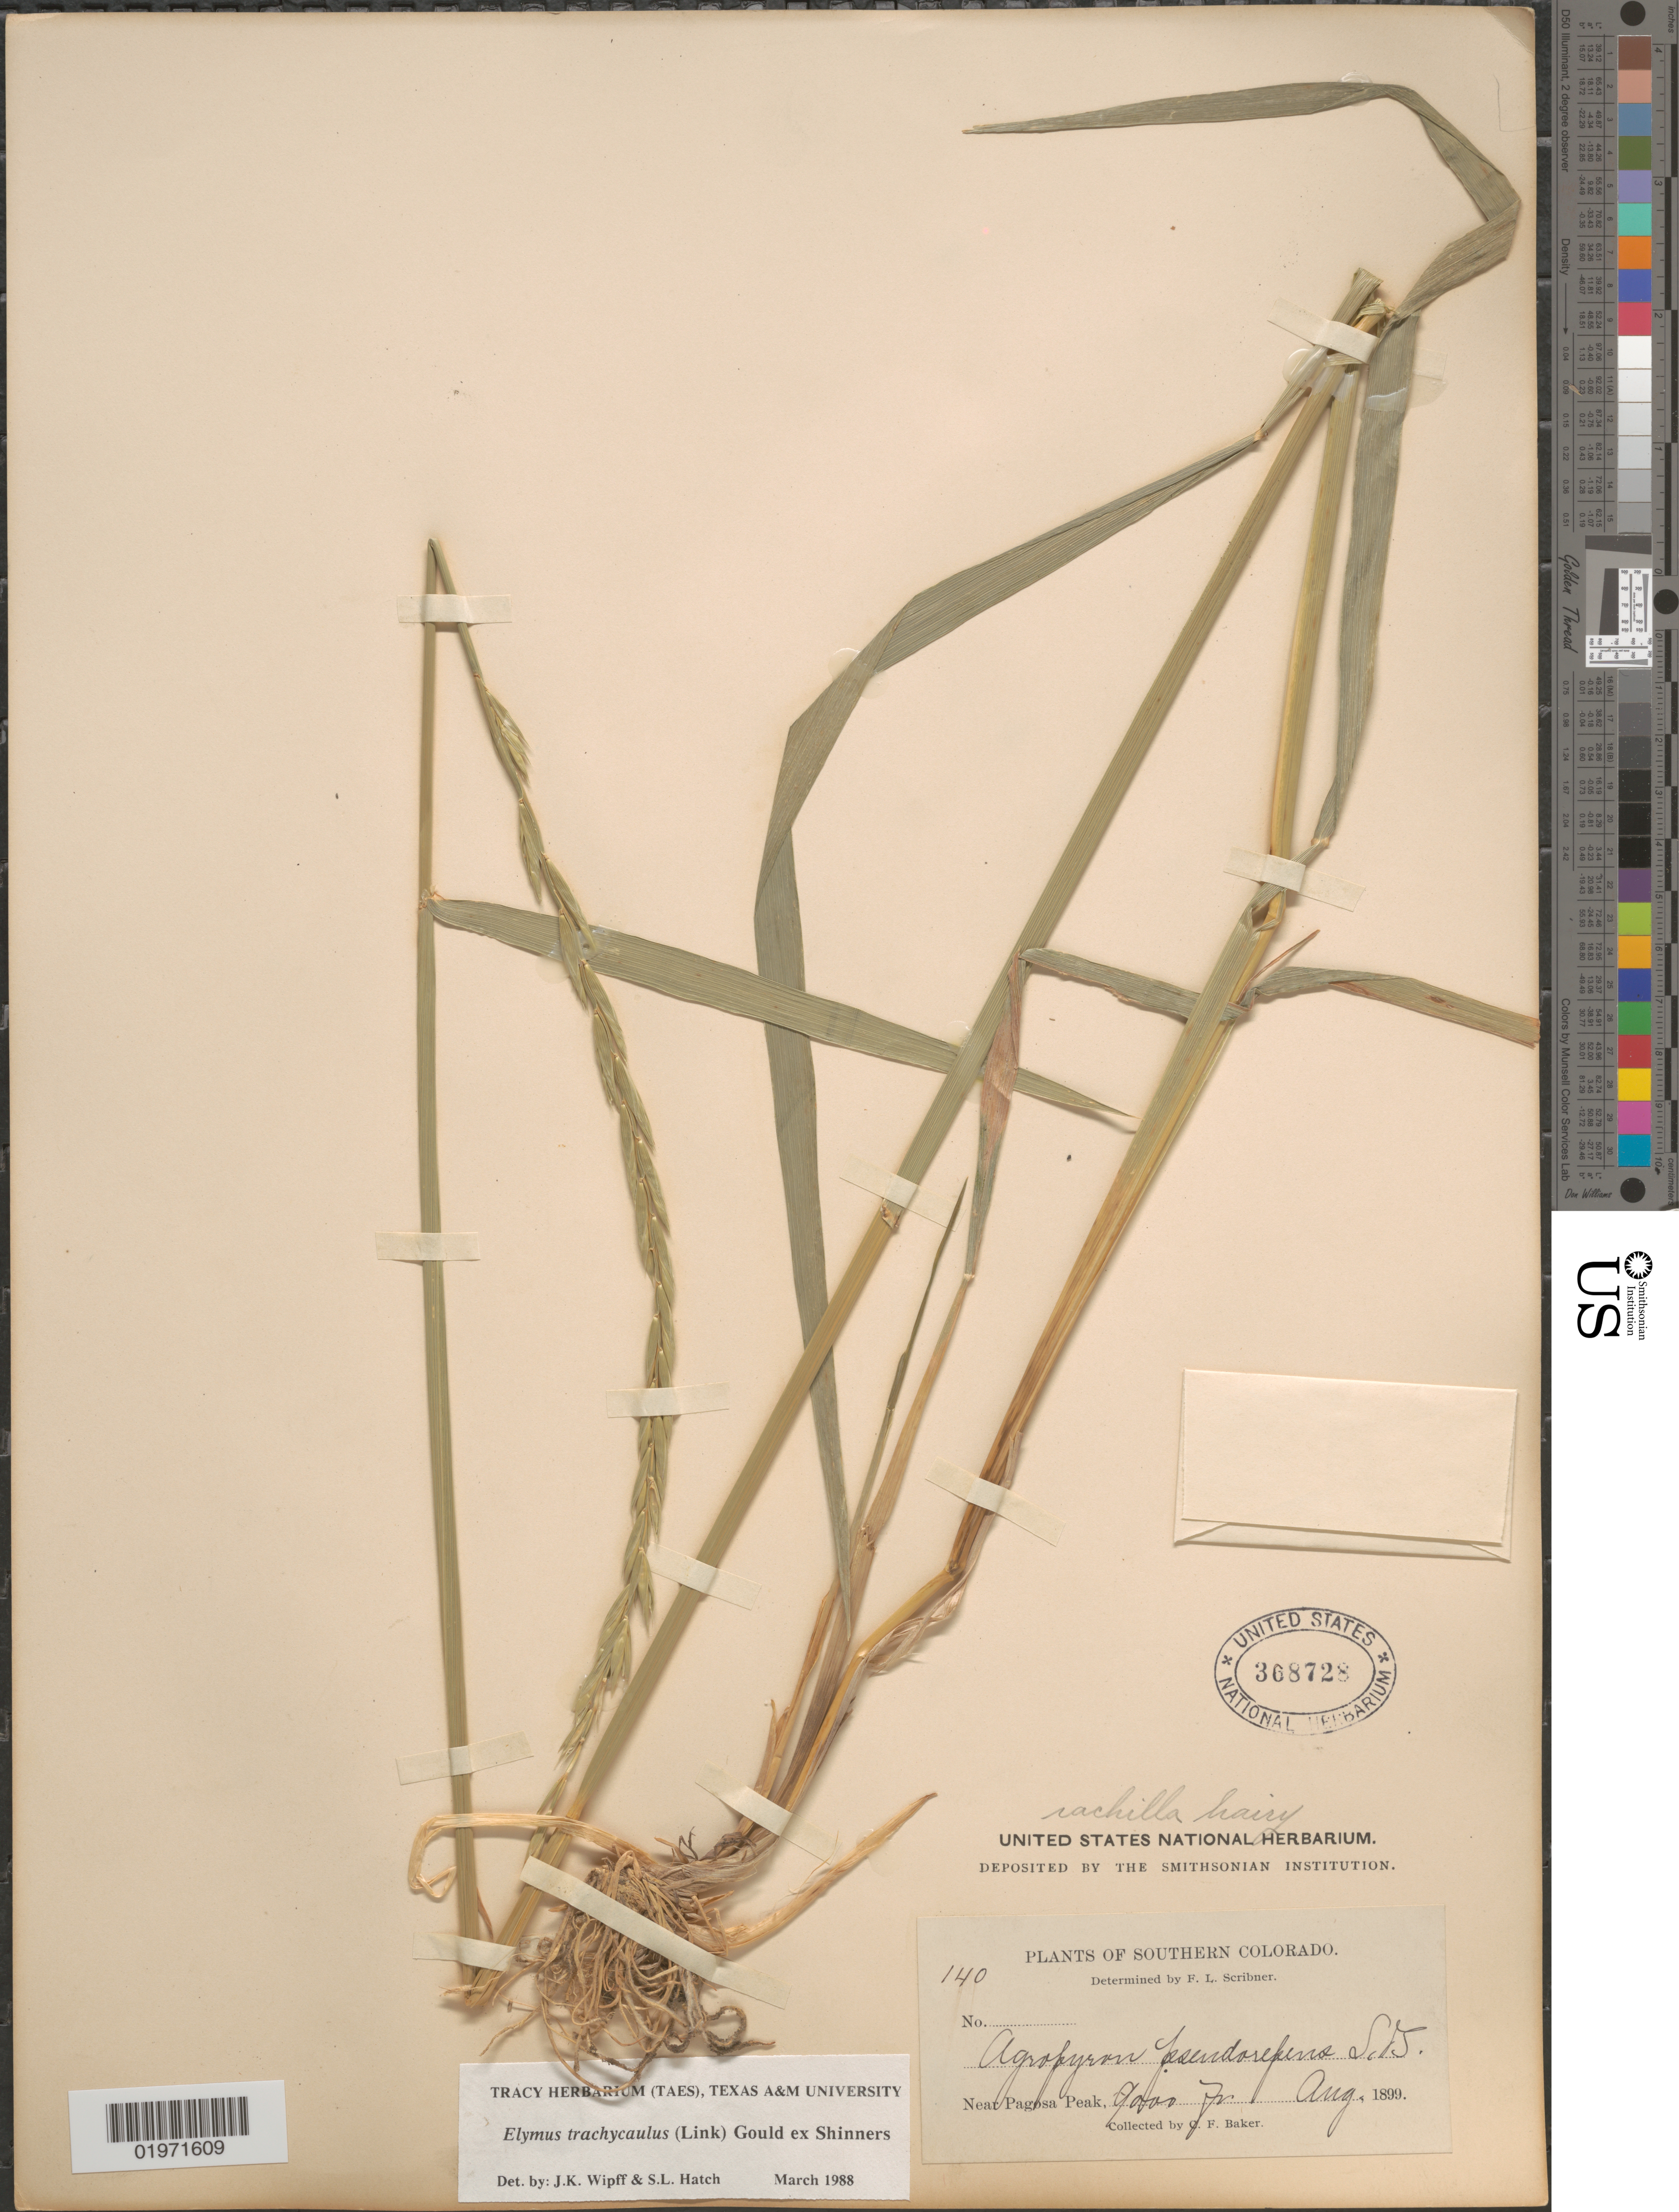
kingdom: Plantae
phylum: Tracheophyta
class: Liliopsida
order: Poales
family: Poaceae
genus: Elymus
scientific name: Elymus trachycaulus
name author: (Link) Gould ex Shinners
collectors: C. F. Baker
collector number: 140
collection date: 1899-08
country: United States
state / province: Colorado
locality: Southern Colorado. Near Pagosa Peak.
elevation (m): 2743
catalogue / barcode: US 368728